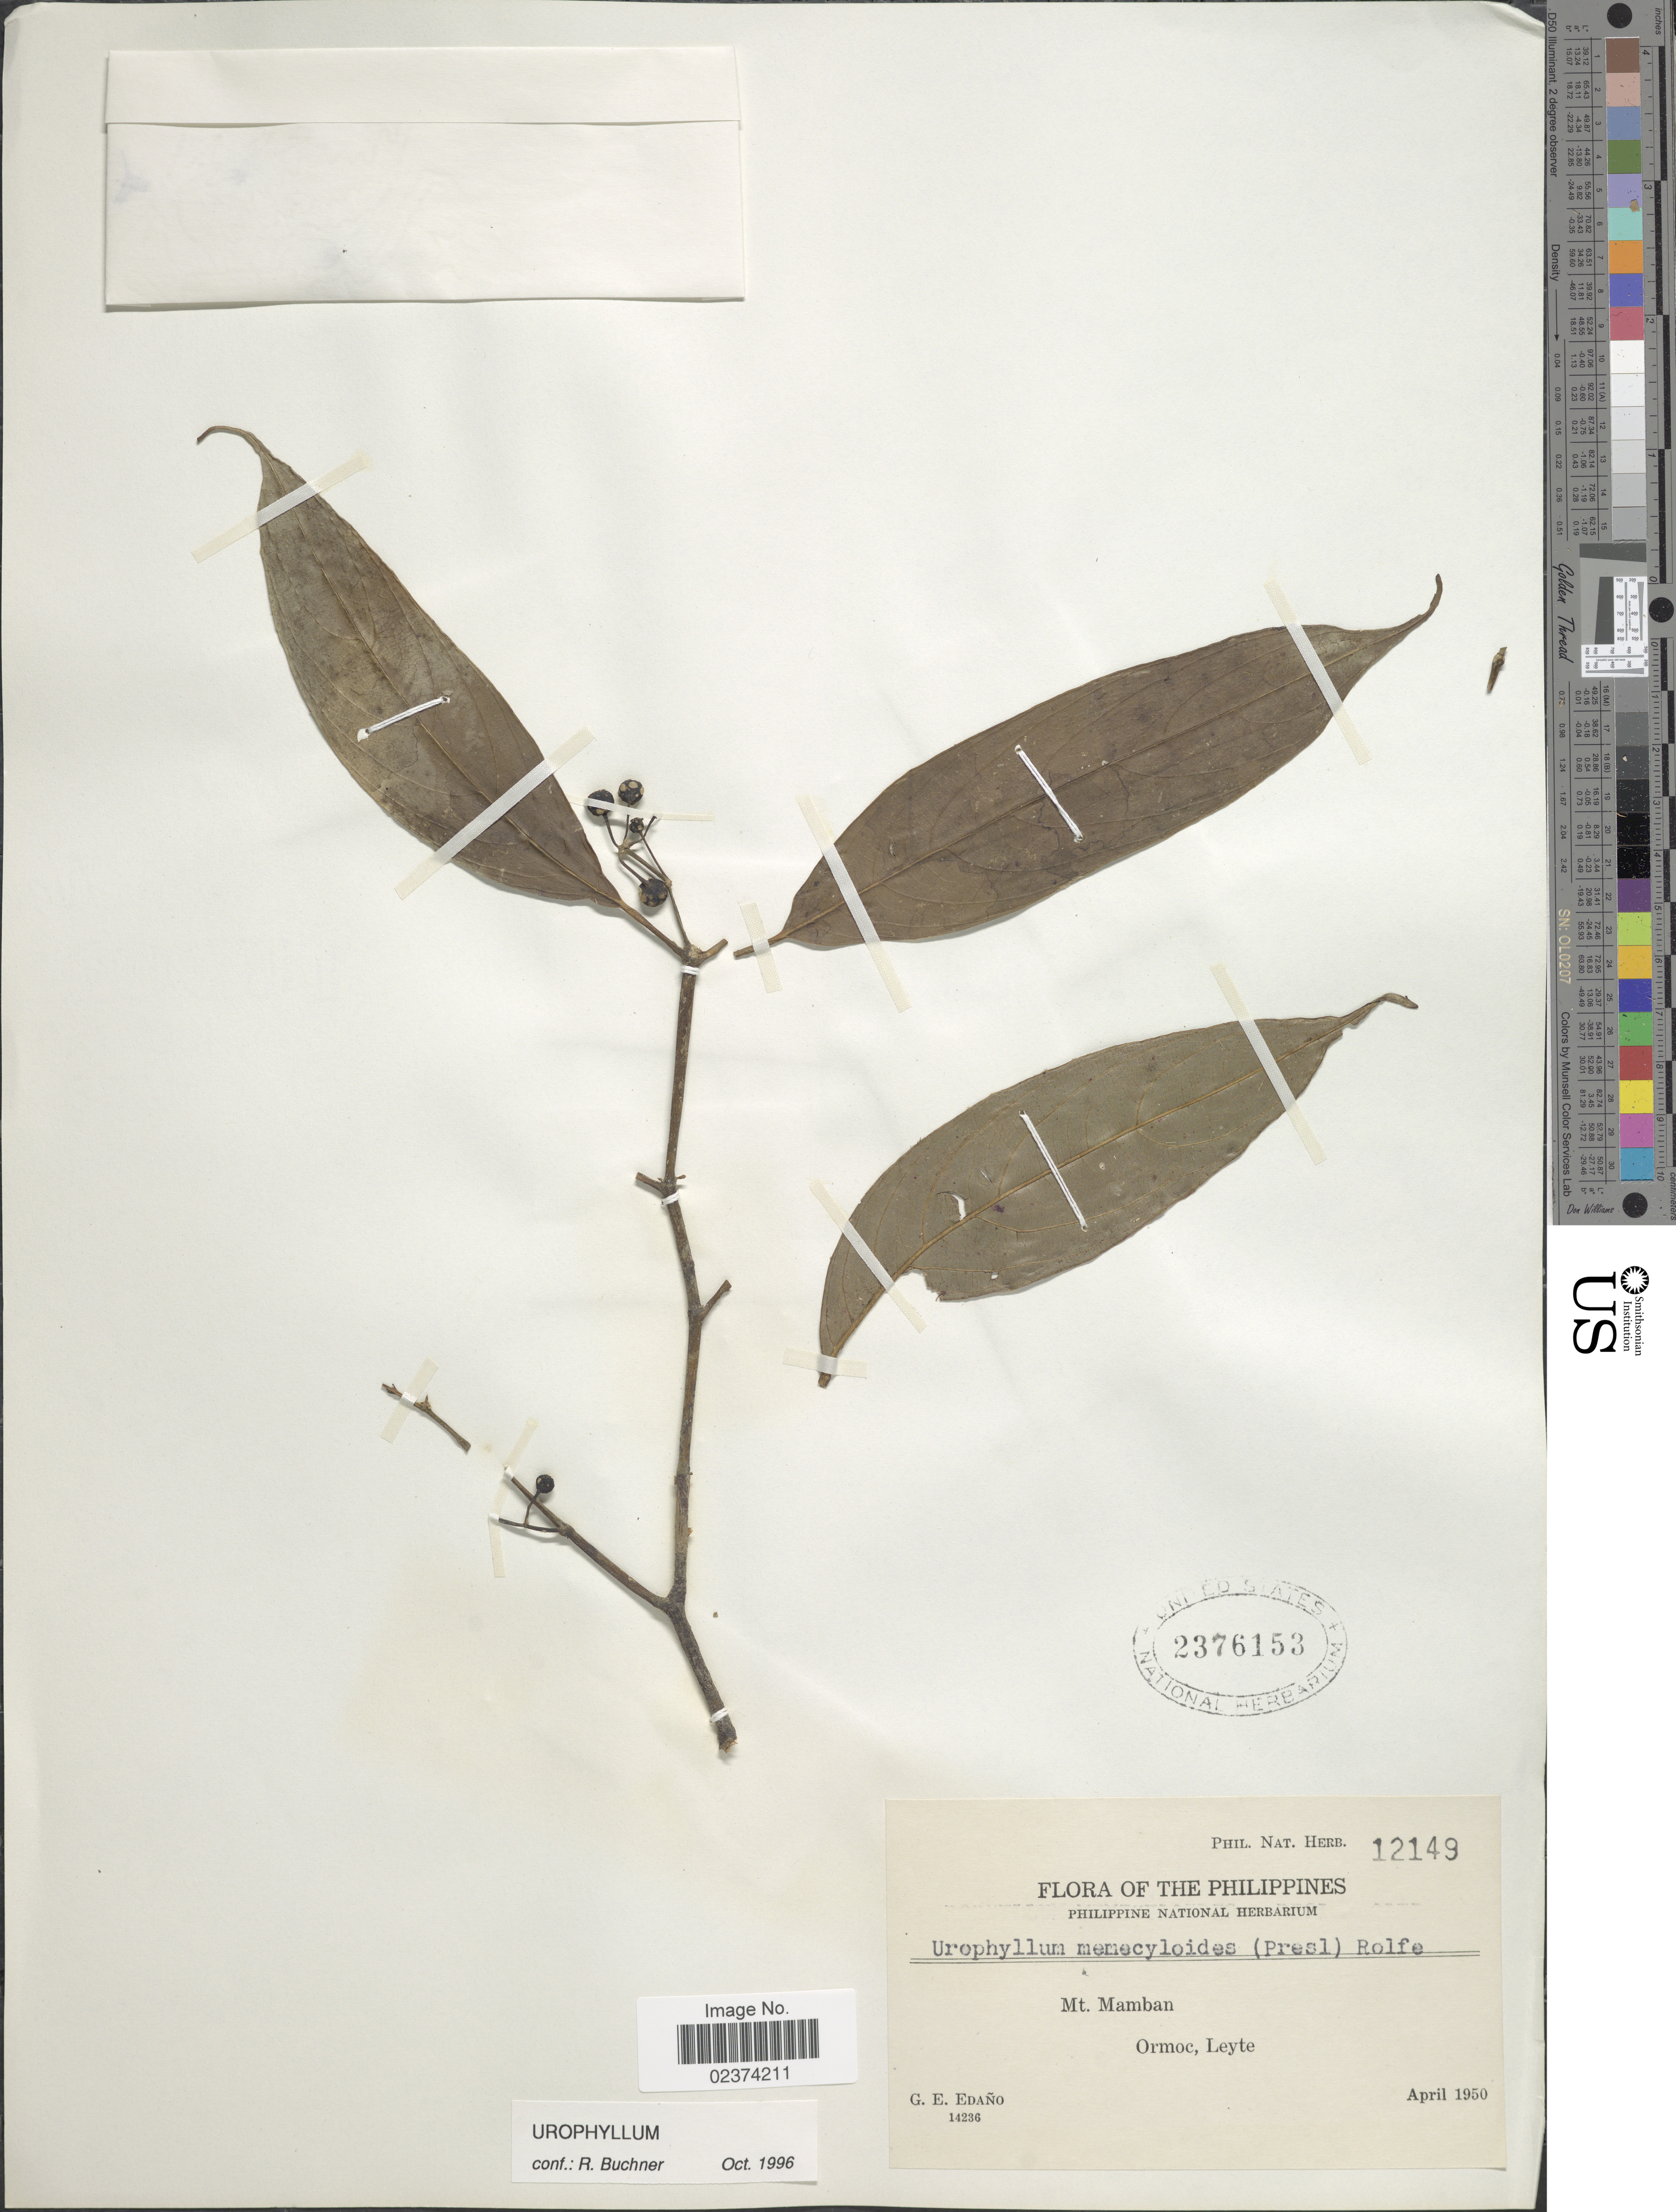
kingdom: Plantae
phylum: Tracheophyta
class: Magnoliopsida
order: Gentianales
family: Rubiaceae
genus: Urophyllum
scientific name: Urophyllum sp.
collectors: G. E. Edaño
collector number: Phil. Nat. Herb. 12149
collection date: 1950-04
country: Philippines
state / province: Eastern Visayas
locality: Mt. Mamban, Ormoc, Leyte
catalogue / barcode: US 2376153